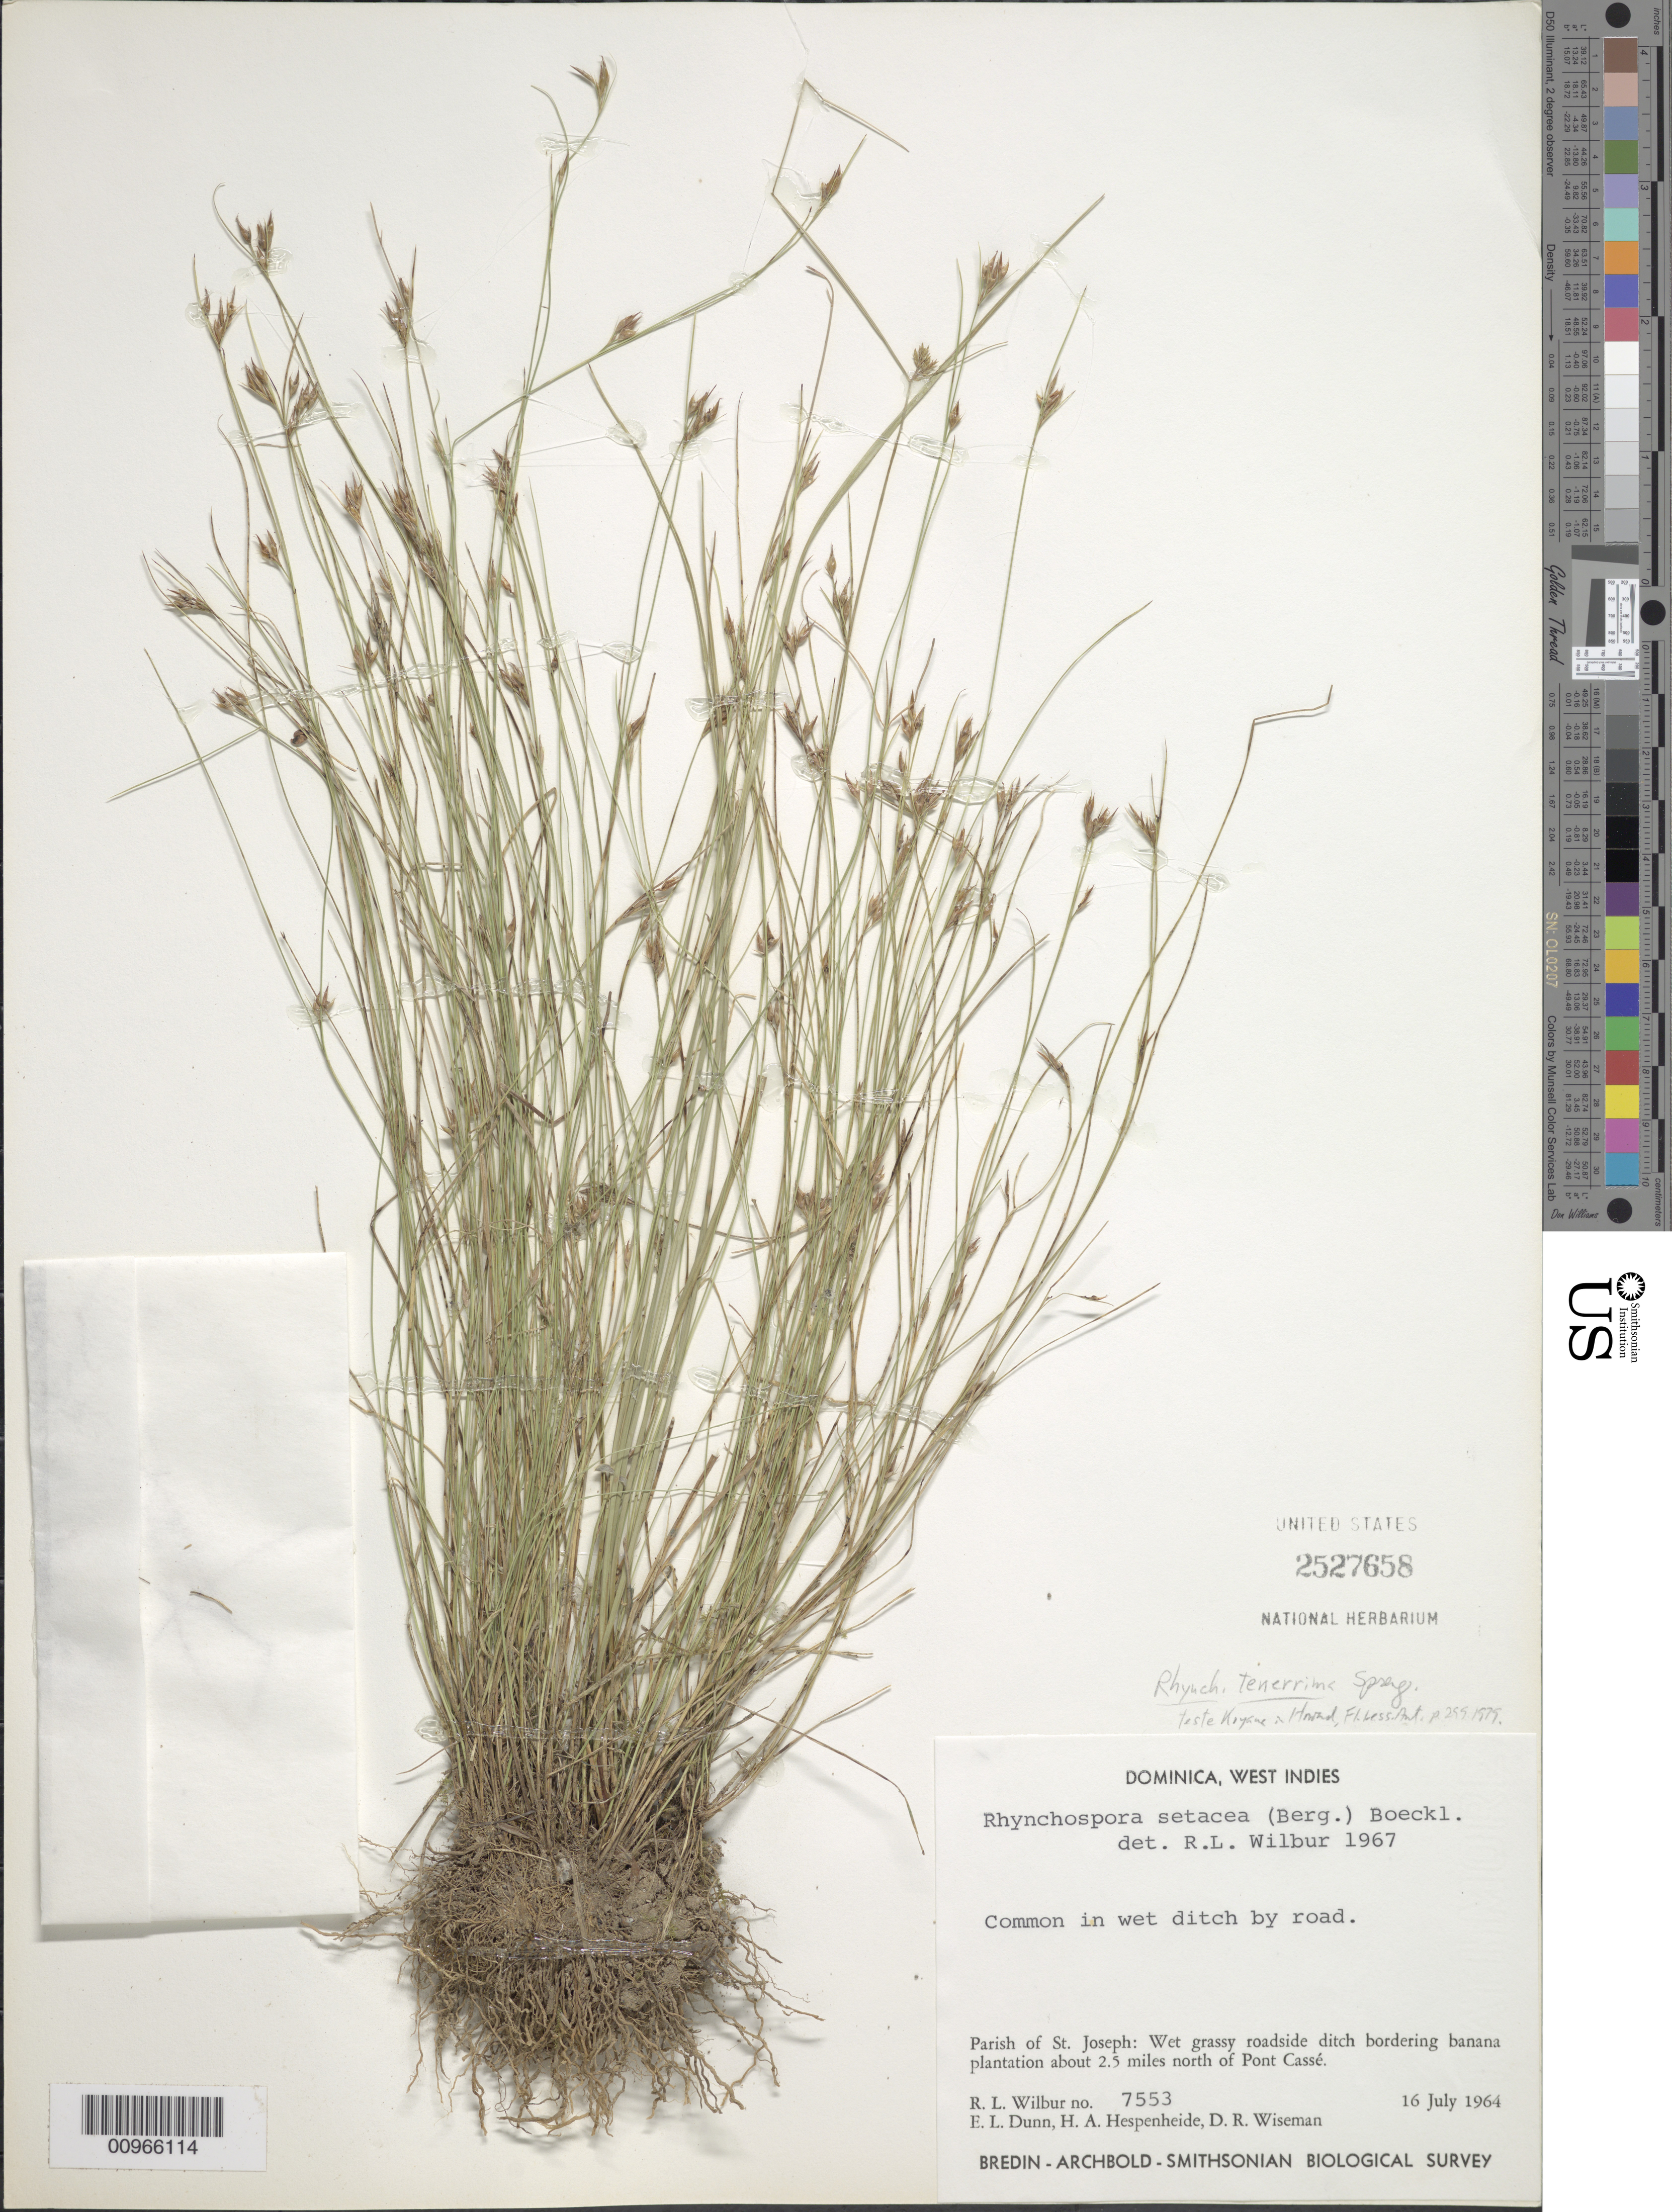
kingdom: Plantae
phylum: Tracheophyta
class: Liliopsida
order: Poales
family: Cyperaceae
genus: Rhynchospora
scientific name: Rhynchospora tenerrima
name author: Nees ex Spreng.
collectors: R. L. Wilbur, E. Dunn, H. A. Hespenheide & D. R. Wiseman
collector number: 7553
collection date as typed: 16 Jul 1964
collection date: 1964-07-16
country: Dominica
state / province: St. Joseph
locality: Road boredering banana plantation about 2.5 miles north Pont Cassé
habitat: Wet (grassy) ditch by road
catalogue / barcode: US 2527658